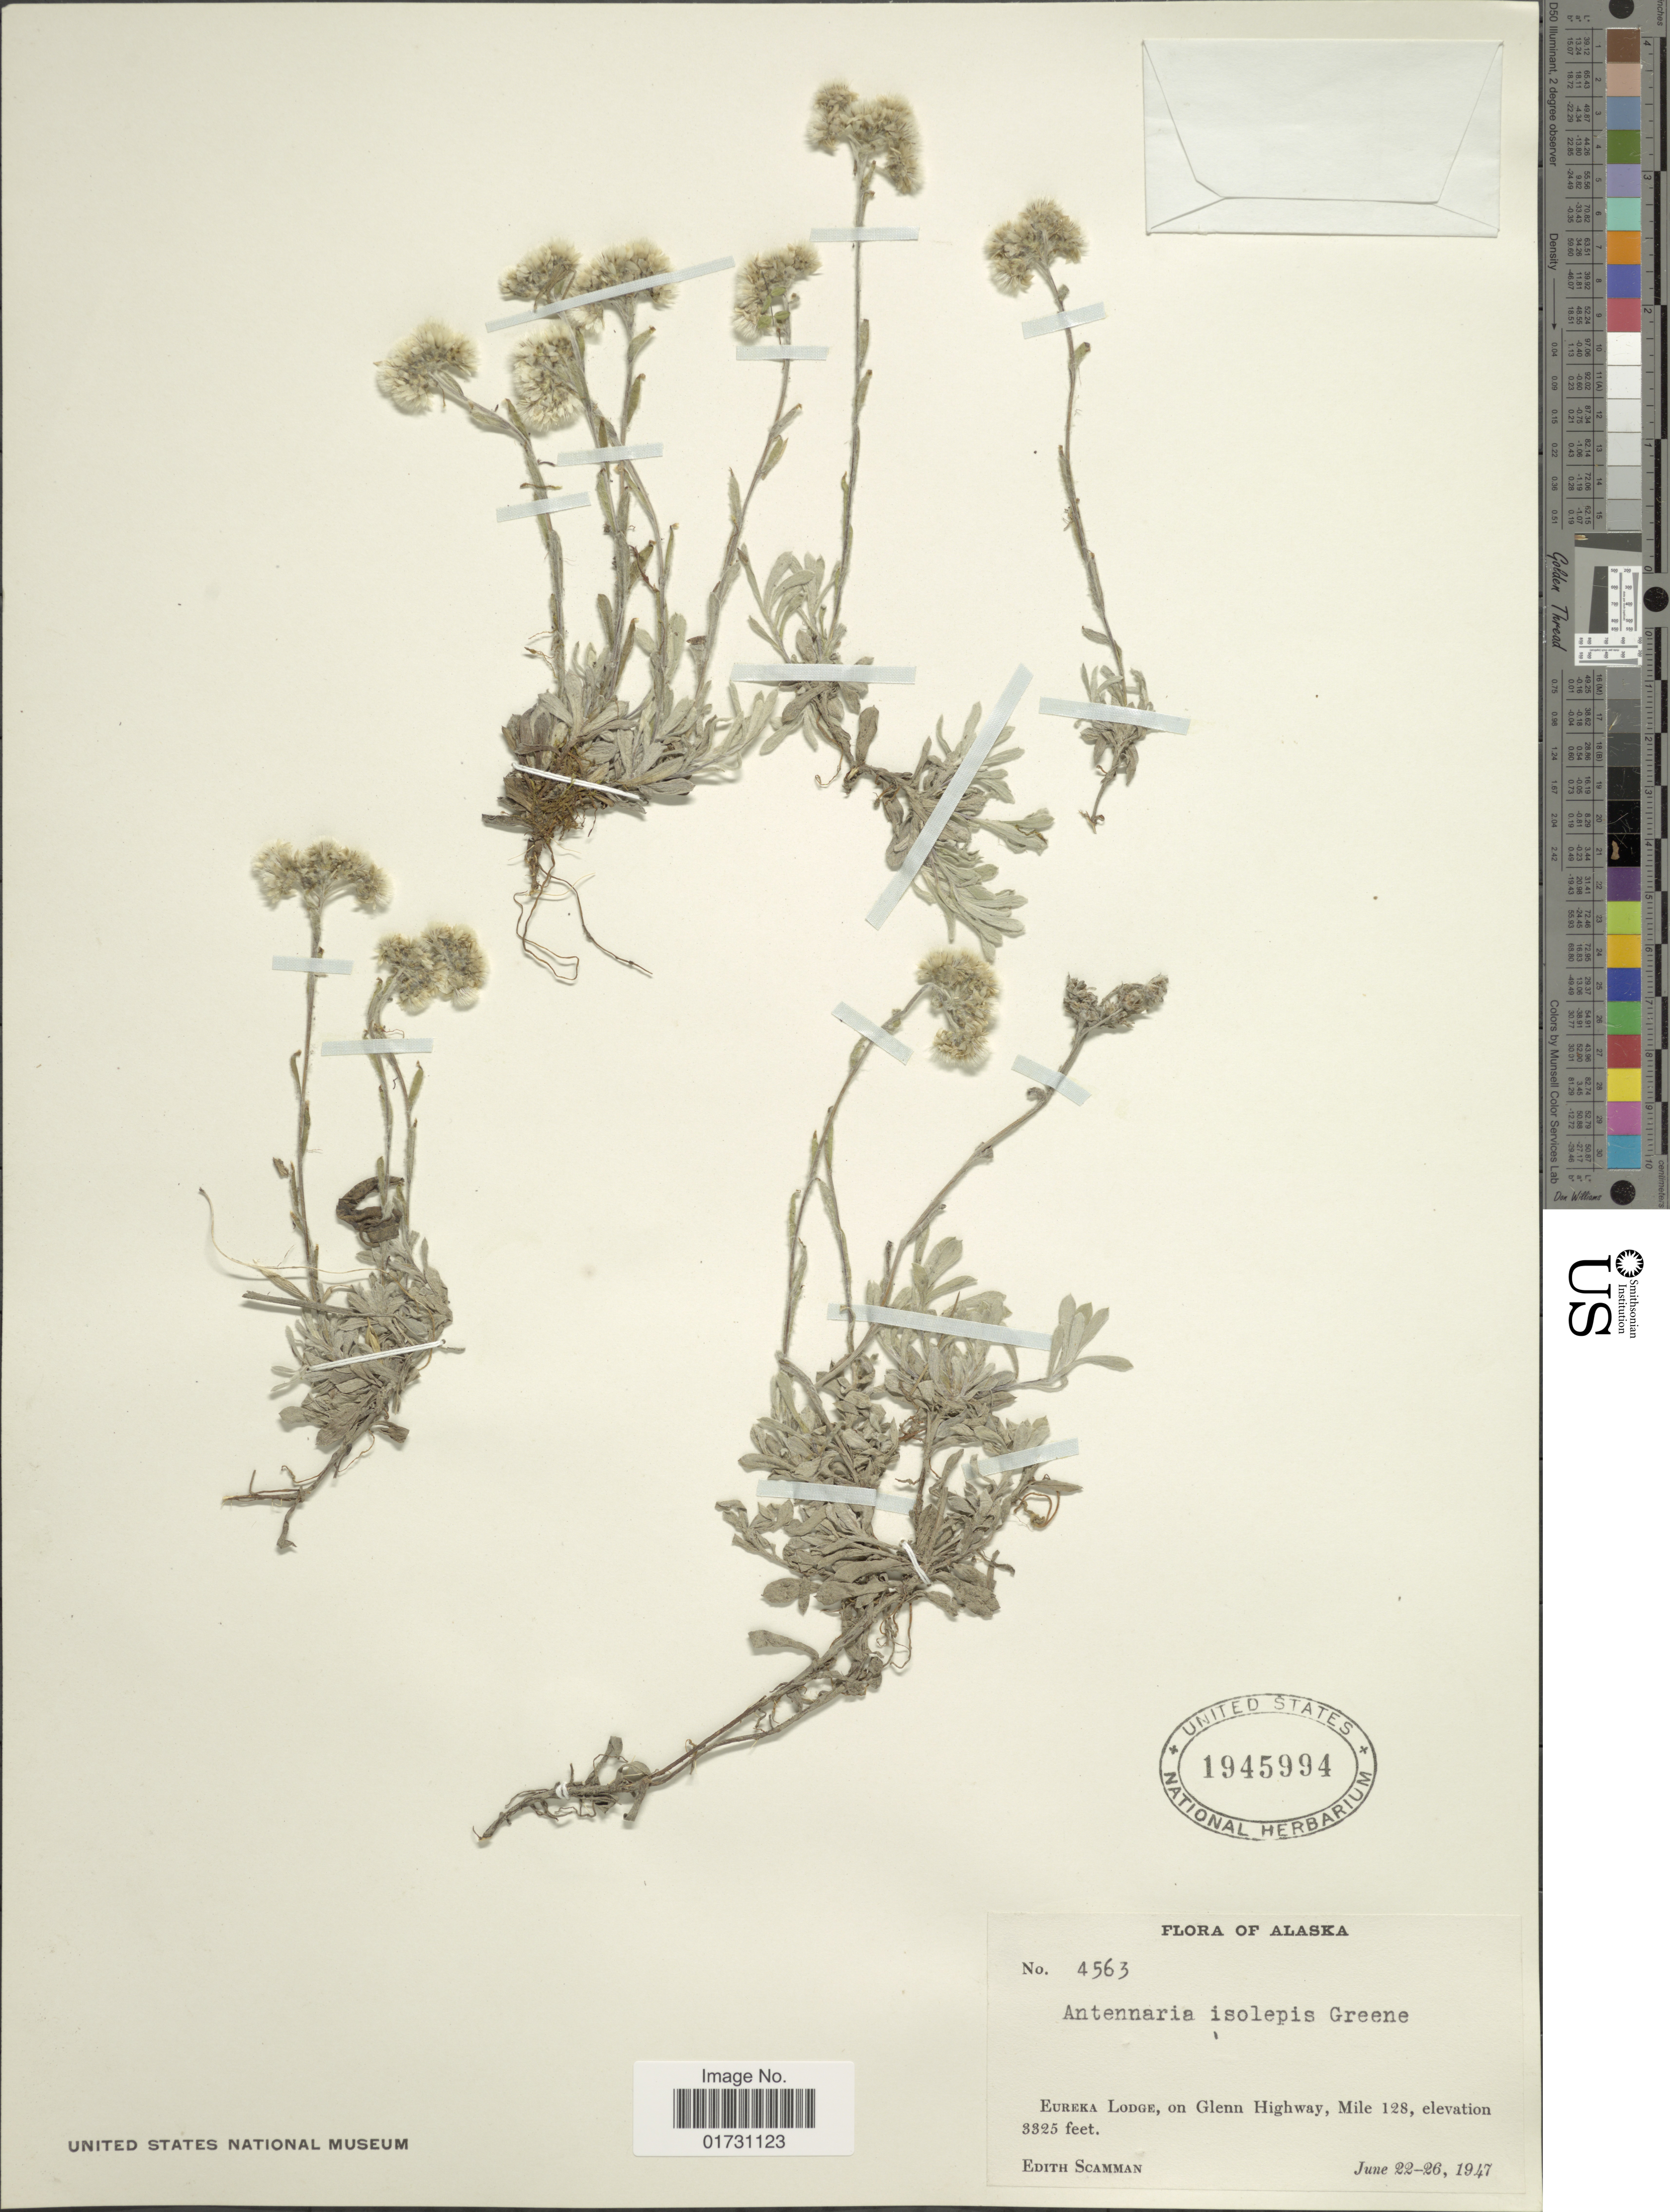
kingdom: Plantae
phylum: Tracheophyta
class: Magnoliopsida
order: Asterales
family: Asteraceae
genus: Antennaria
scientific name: Antennaria isolepis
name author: Greene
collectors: E. Scamman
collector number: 4563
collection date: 1947-06-22/1947-06-26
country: United States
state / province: Alaska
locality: Eureka Lodge, on Glenn Highway, Mile 128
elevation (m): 1013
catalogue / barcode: US 1945994